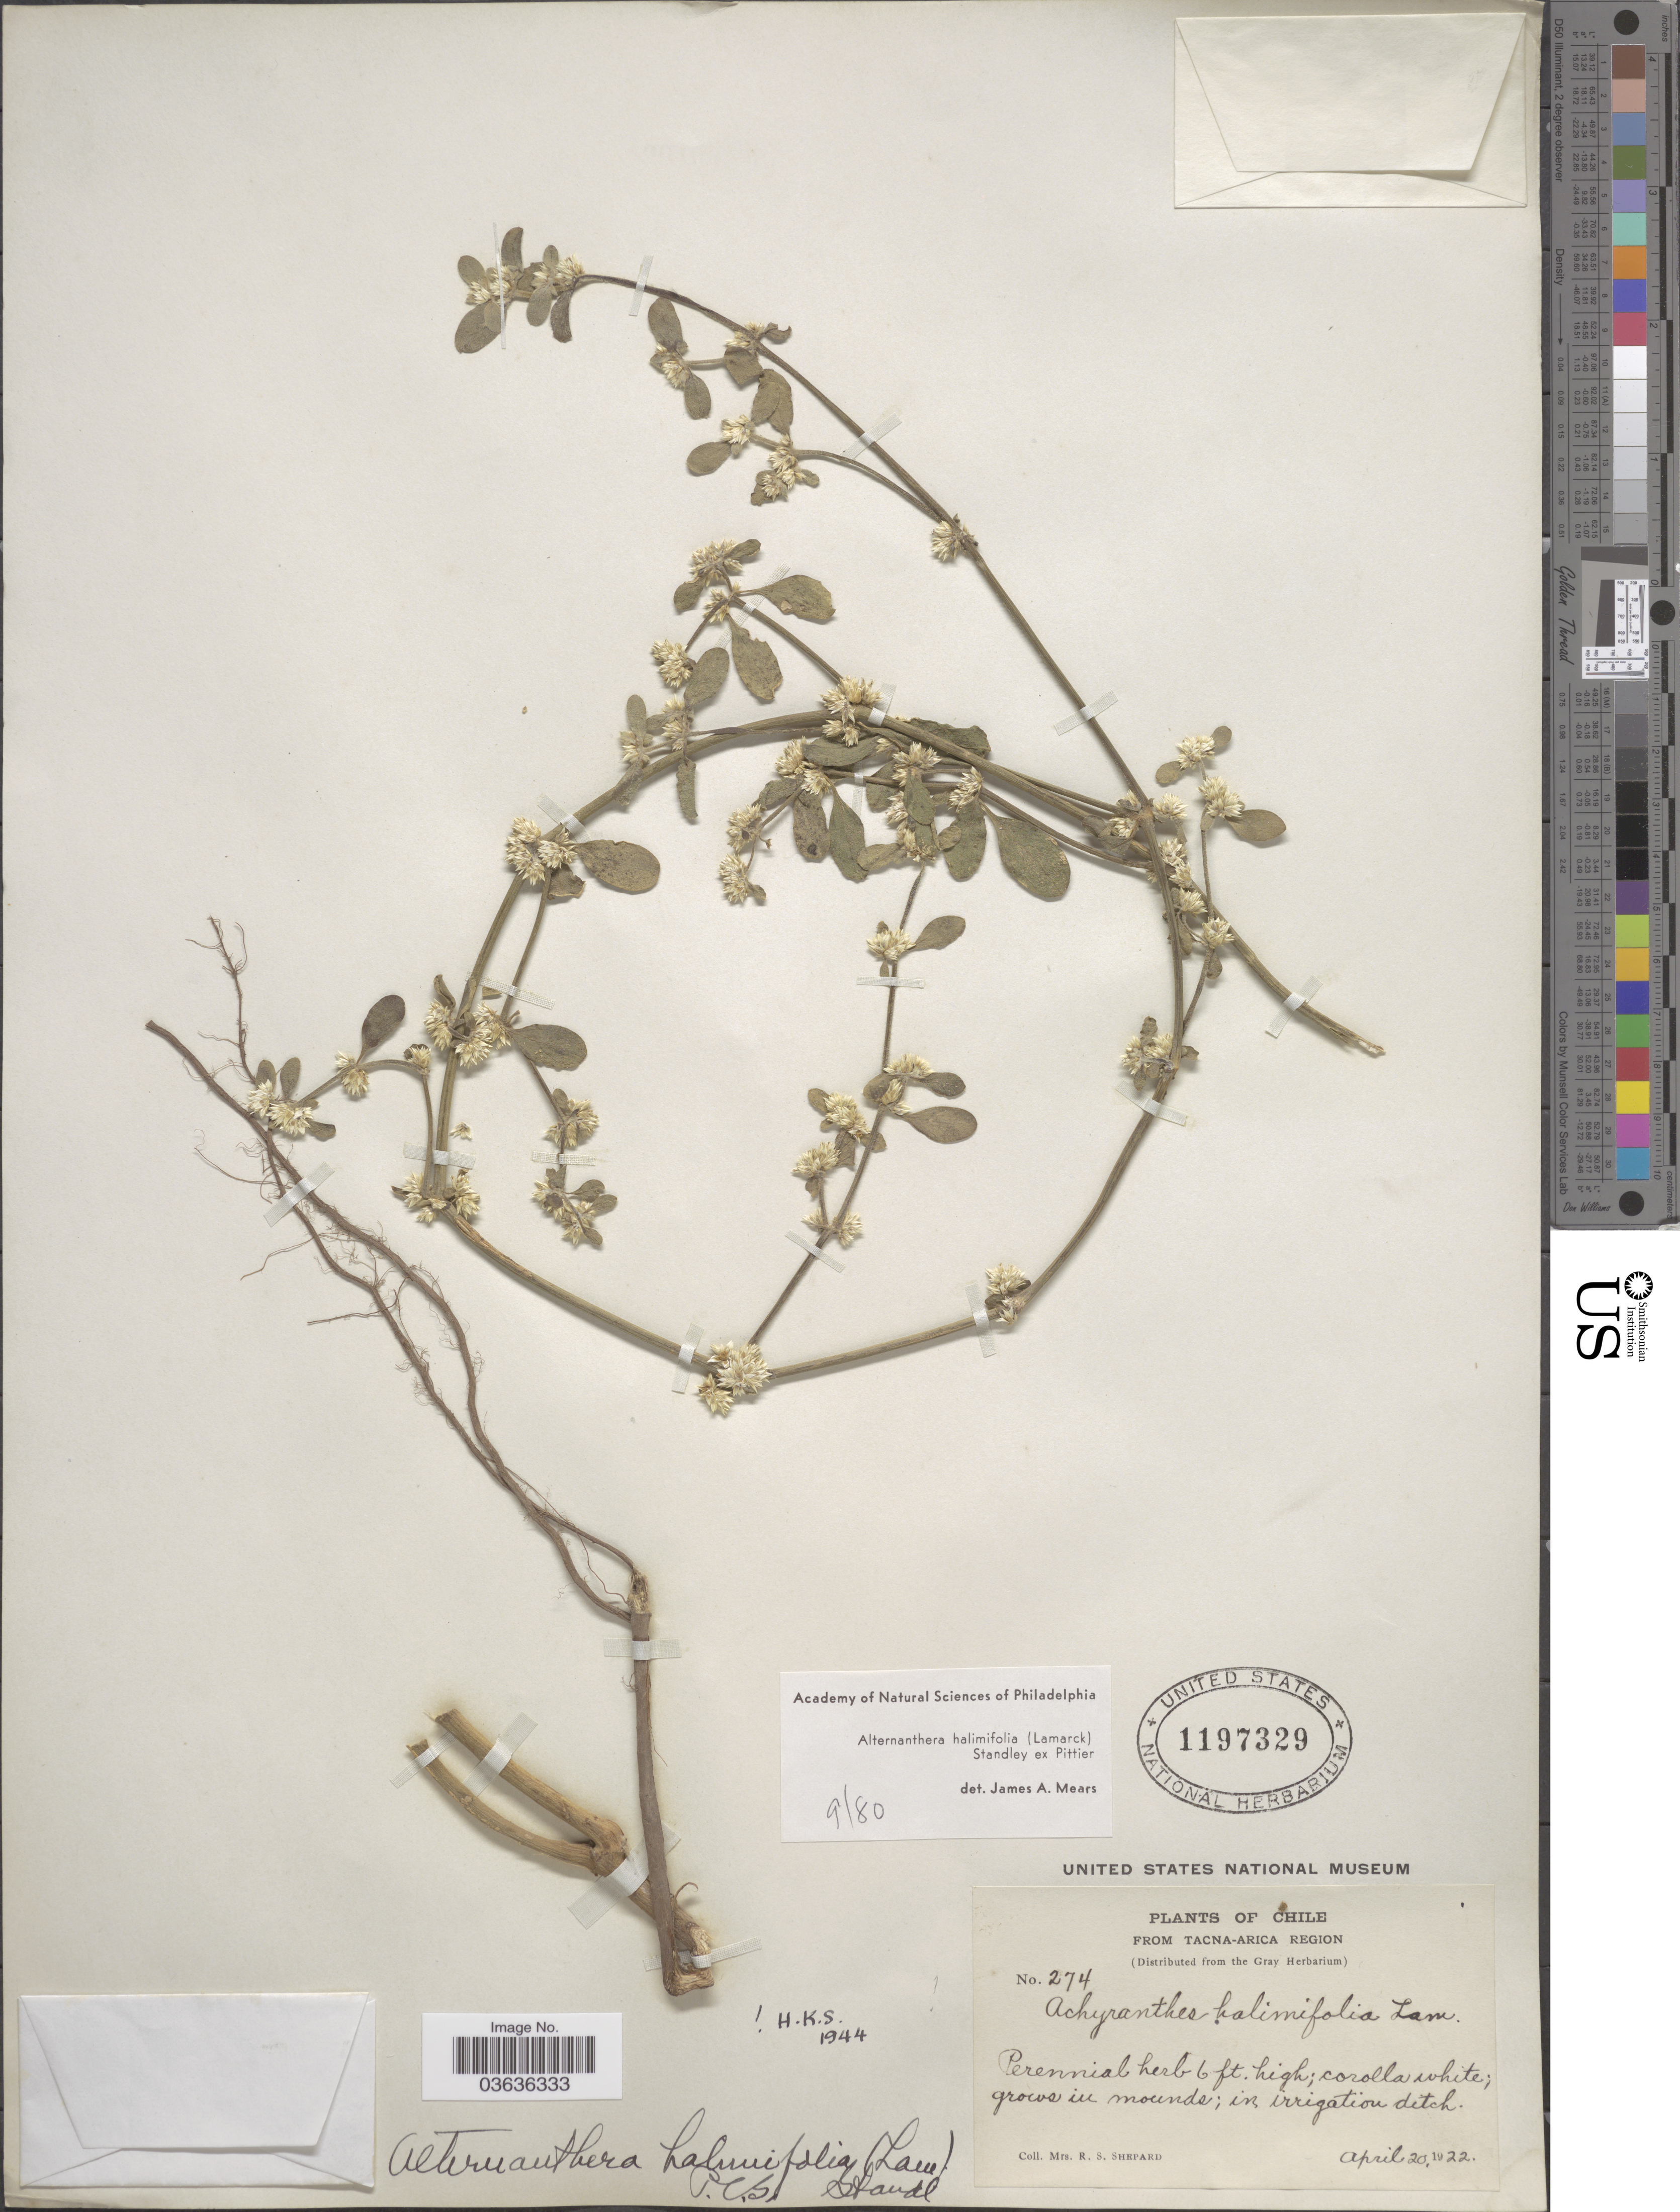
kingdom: Plantae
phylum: Tracheophyta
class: Magnoliopsida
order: Caryophyllales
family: Amaranthaceae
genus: Alternanthera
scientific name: Alternanthera halimifolia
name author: (Lam.) Standl. ex Pittier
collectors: R. Shepard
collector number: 274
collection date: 1922-04-20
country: Chile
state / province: Arica y Parinacota (XV)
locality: From Tacna-Arica Region.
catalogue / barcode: US 1197329